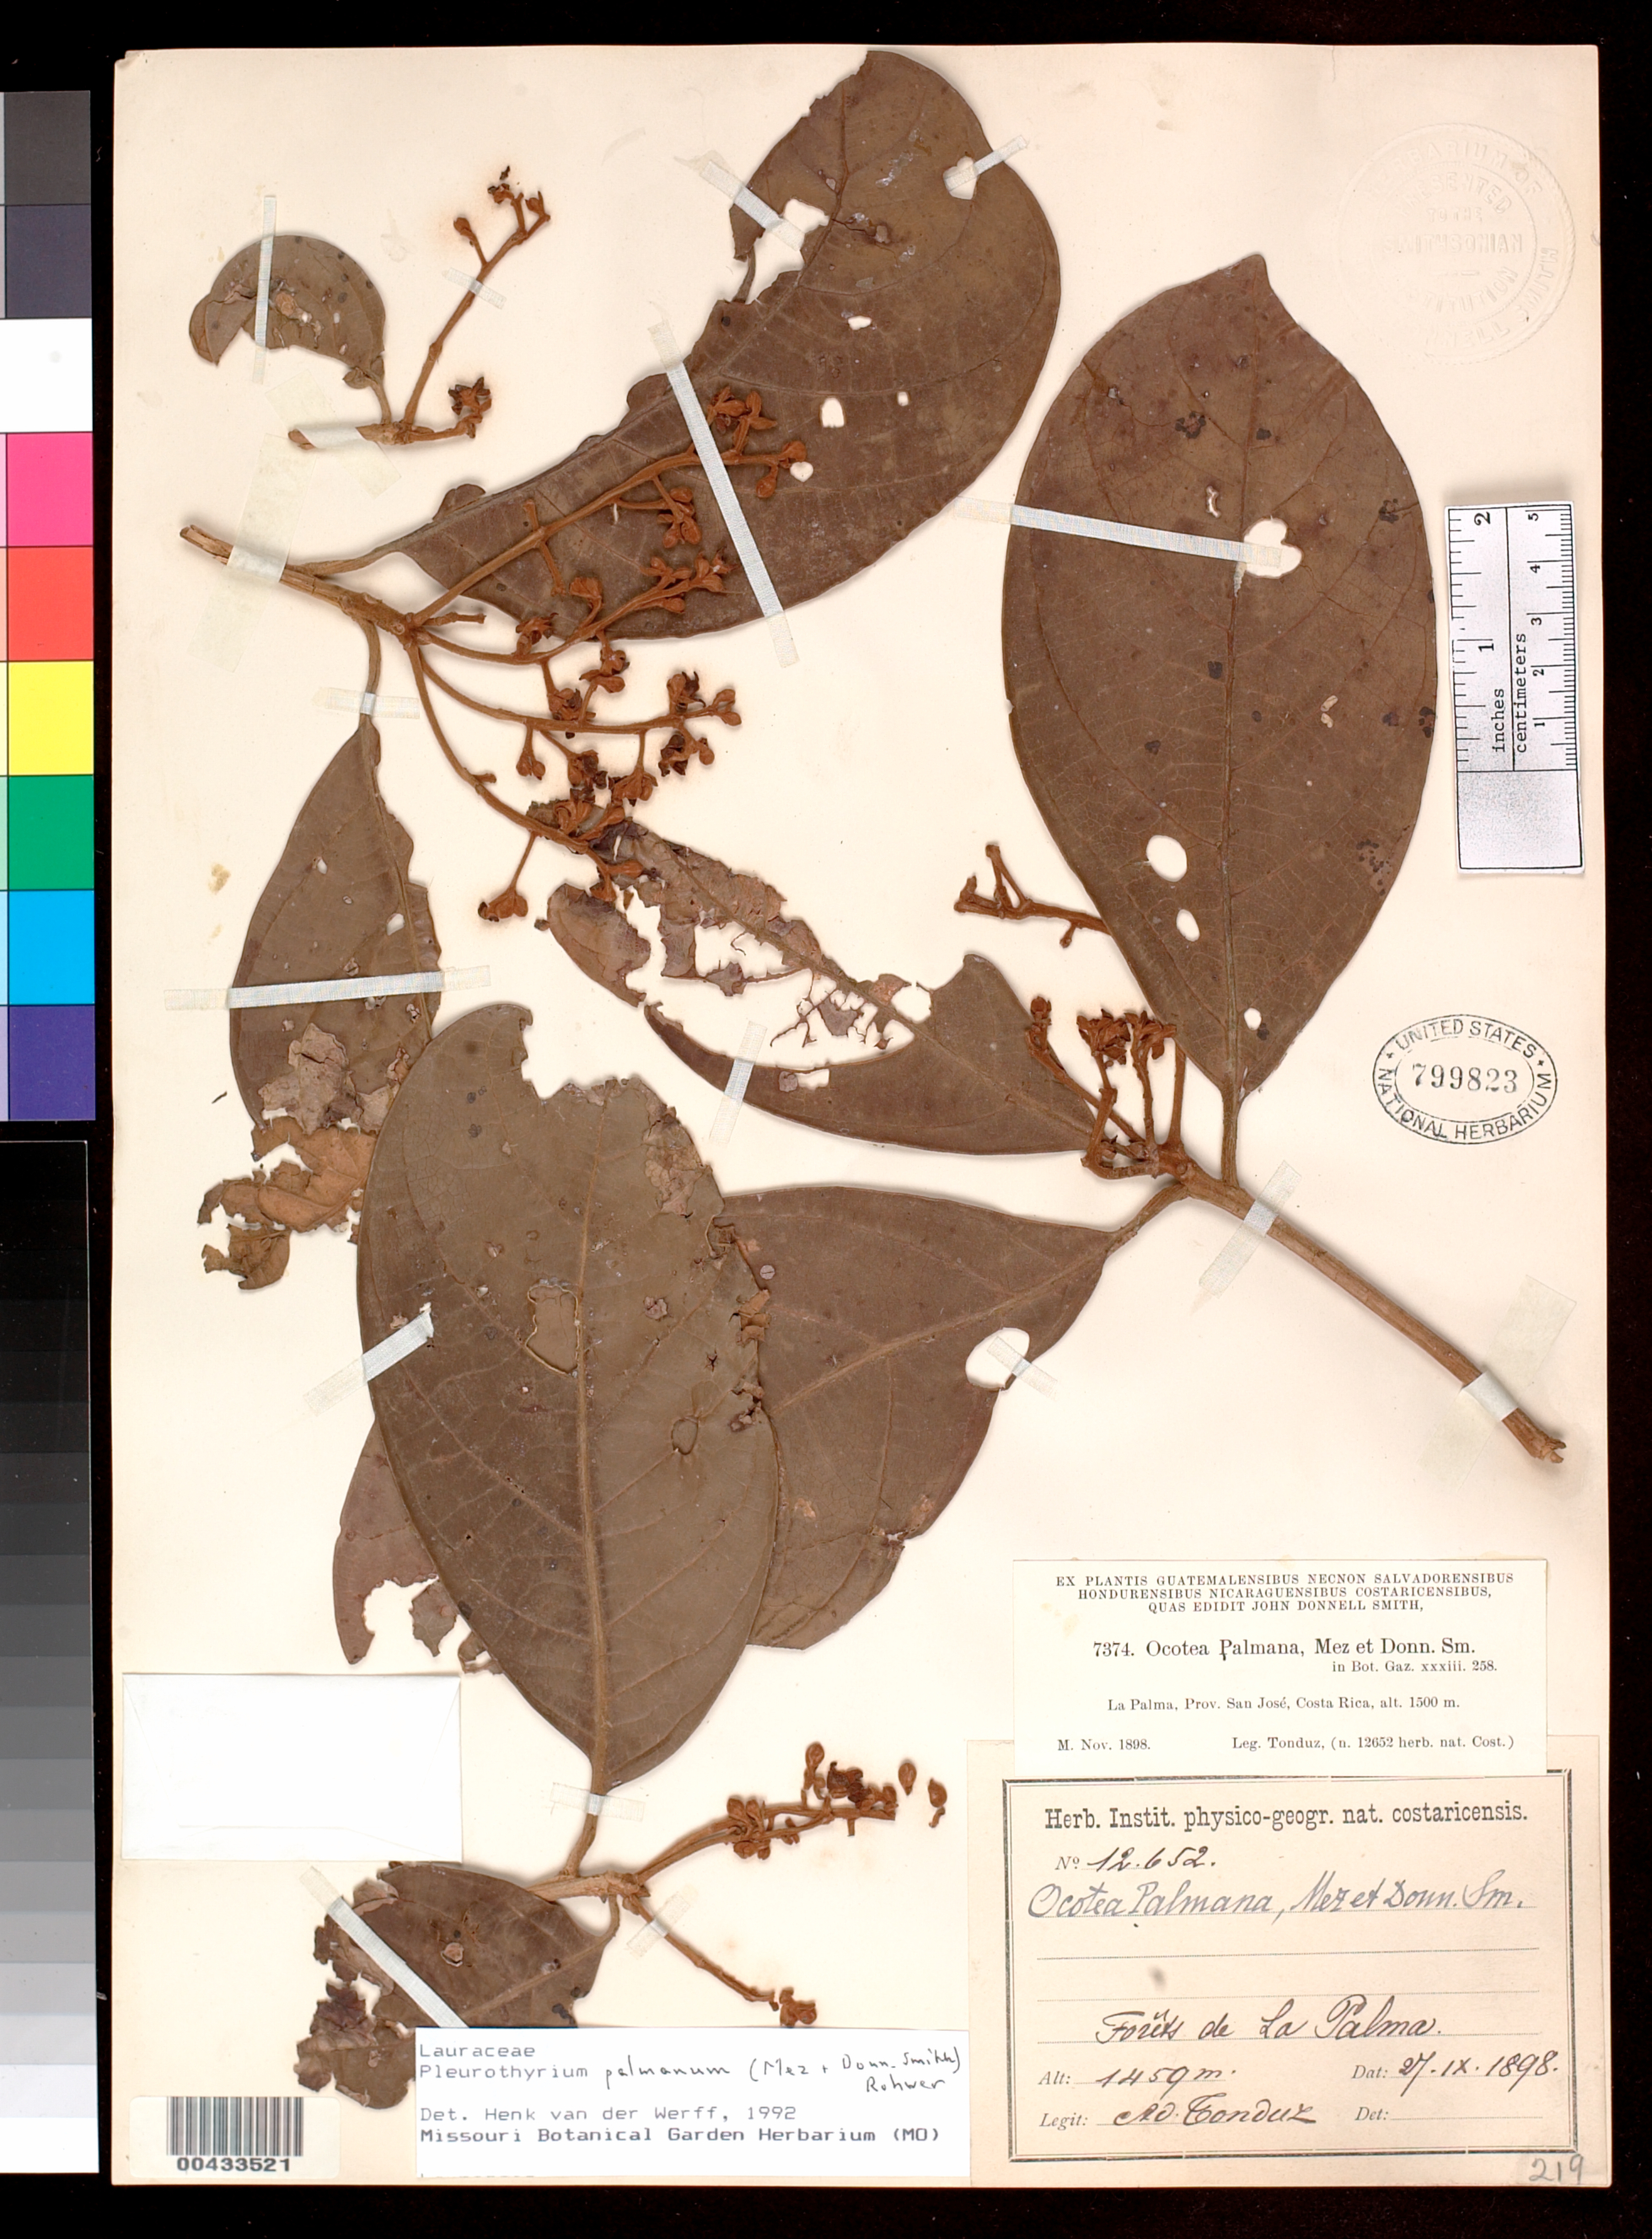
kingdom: Plantae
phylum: Tracheophyta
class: Magnoliopsida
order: Laurales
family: Lauraceae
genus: Ocotea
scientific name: Ocotea palmana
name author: Mez & Donn. Sm.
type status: Type Collection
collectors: A. Tonduz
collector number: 12652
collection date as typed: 27 Nov 1898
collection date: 1898-11-27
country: Costa Rica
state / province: San José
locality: La Palma.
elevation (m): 1500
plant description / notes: One of two duplicates ex John Donnell Smith herbarium.; Tonduz n. 12652 herb. Nat. Cost. = Donnell Smith 7374.; Cited by H. van der Werff, Ann. Missouri Bot. Gard. 80: 89-90 (1993); no holotype or lectotype designated.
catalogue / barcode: US 799823